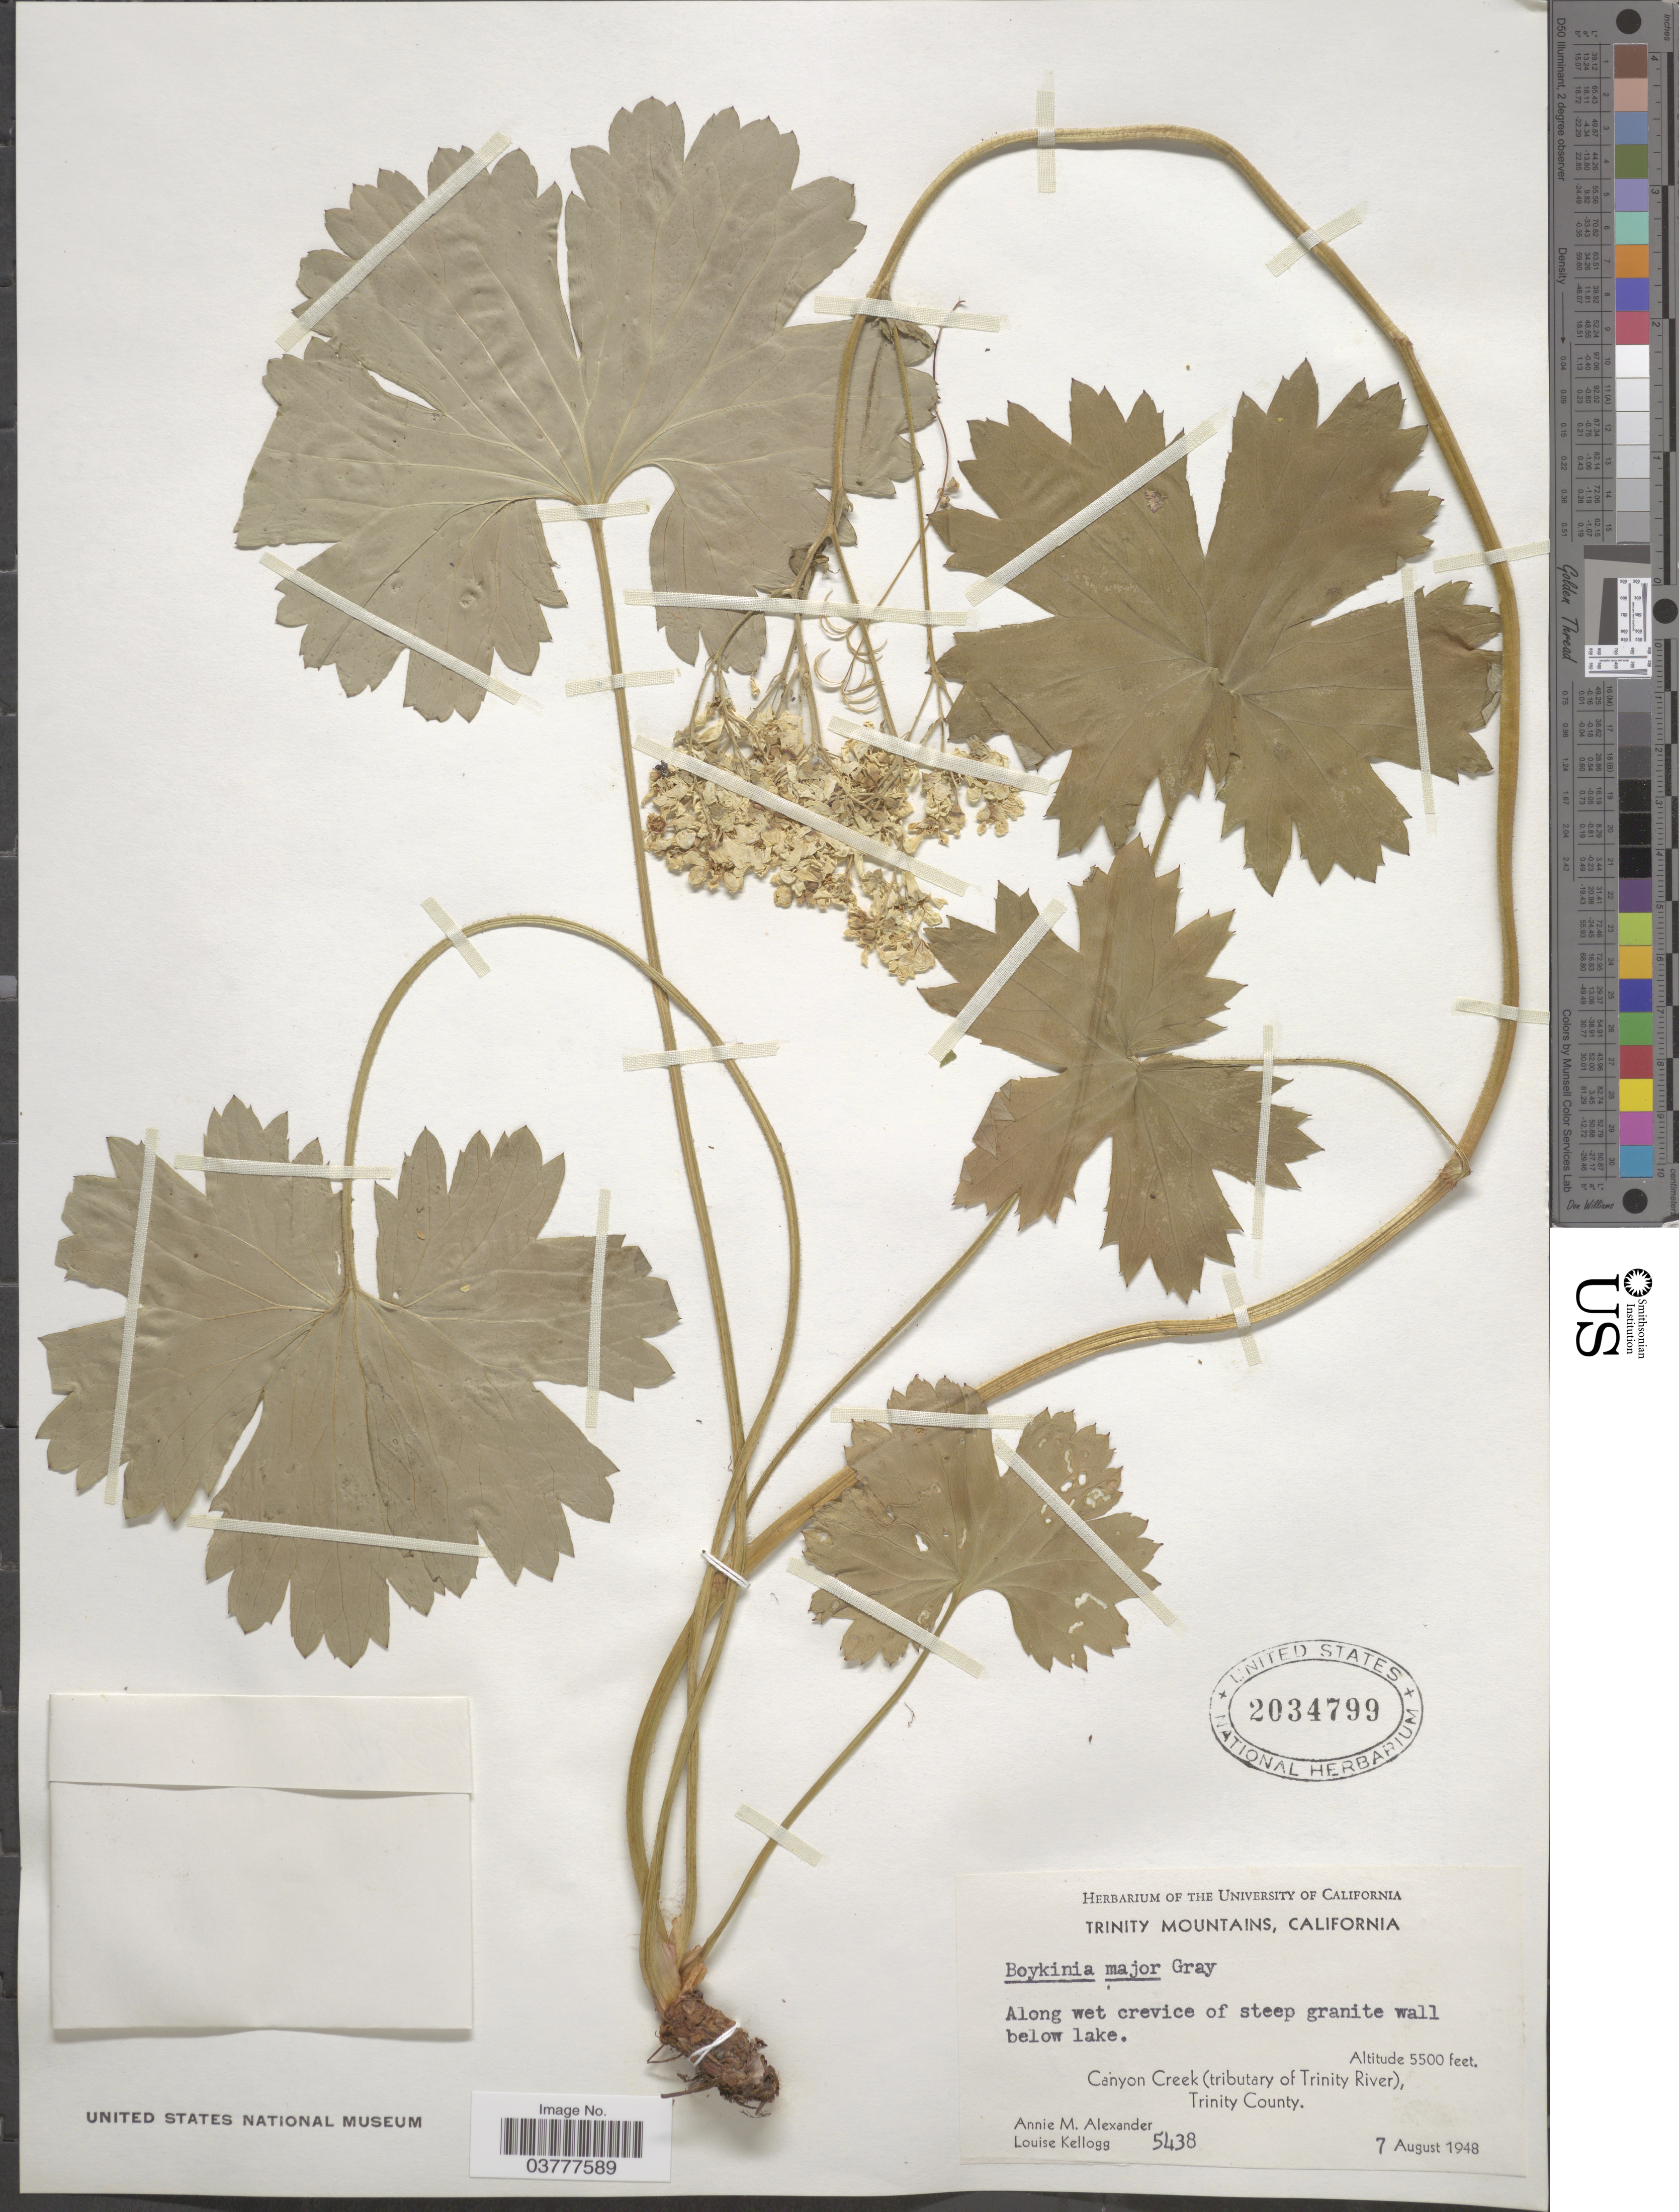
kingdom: Plantae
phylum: Tracheophyta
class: Magnoliopsida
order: Saxifragales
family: Saxifragaceae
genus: Boykinia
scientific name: Boykinia major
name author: A. Gray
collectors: A. M. Alexander & L. Kellogg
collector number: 5438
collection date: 1948-08-07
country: United States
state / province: California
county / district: Trinity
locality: Trinity Mountains. Canyon Creek (tributary of Trinity River), Trinity County.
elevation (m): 1676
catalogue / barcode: US 2034799